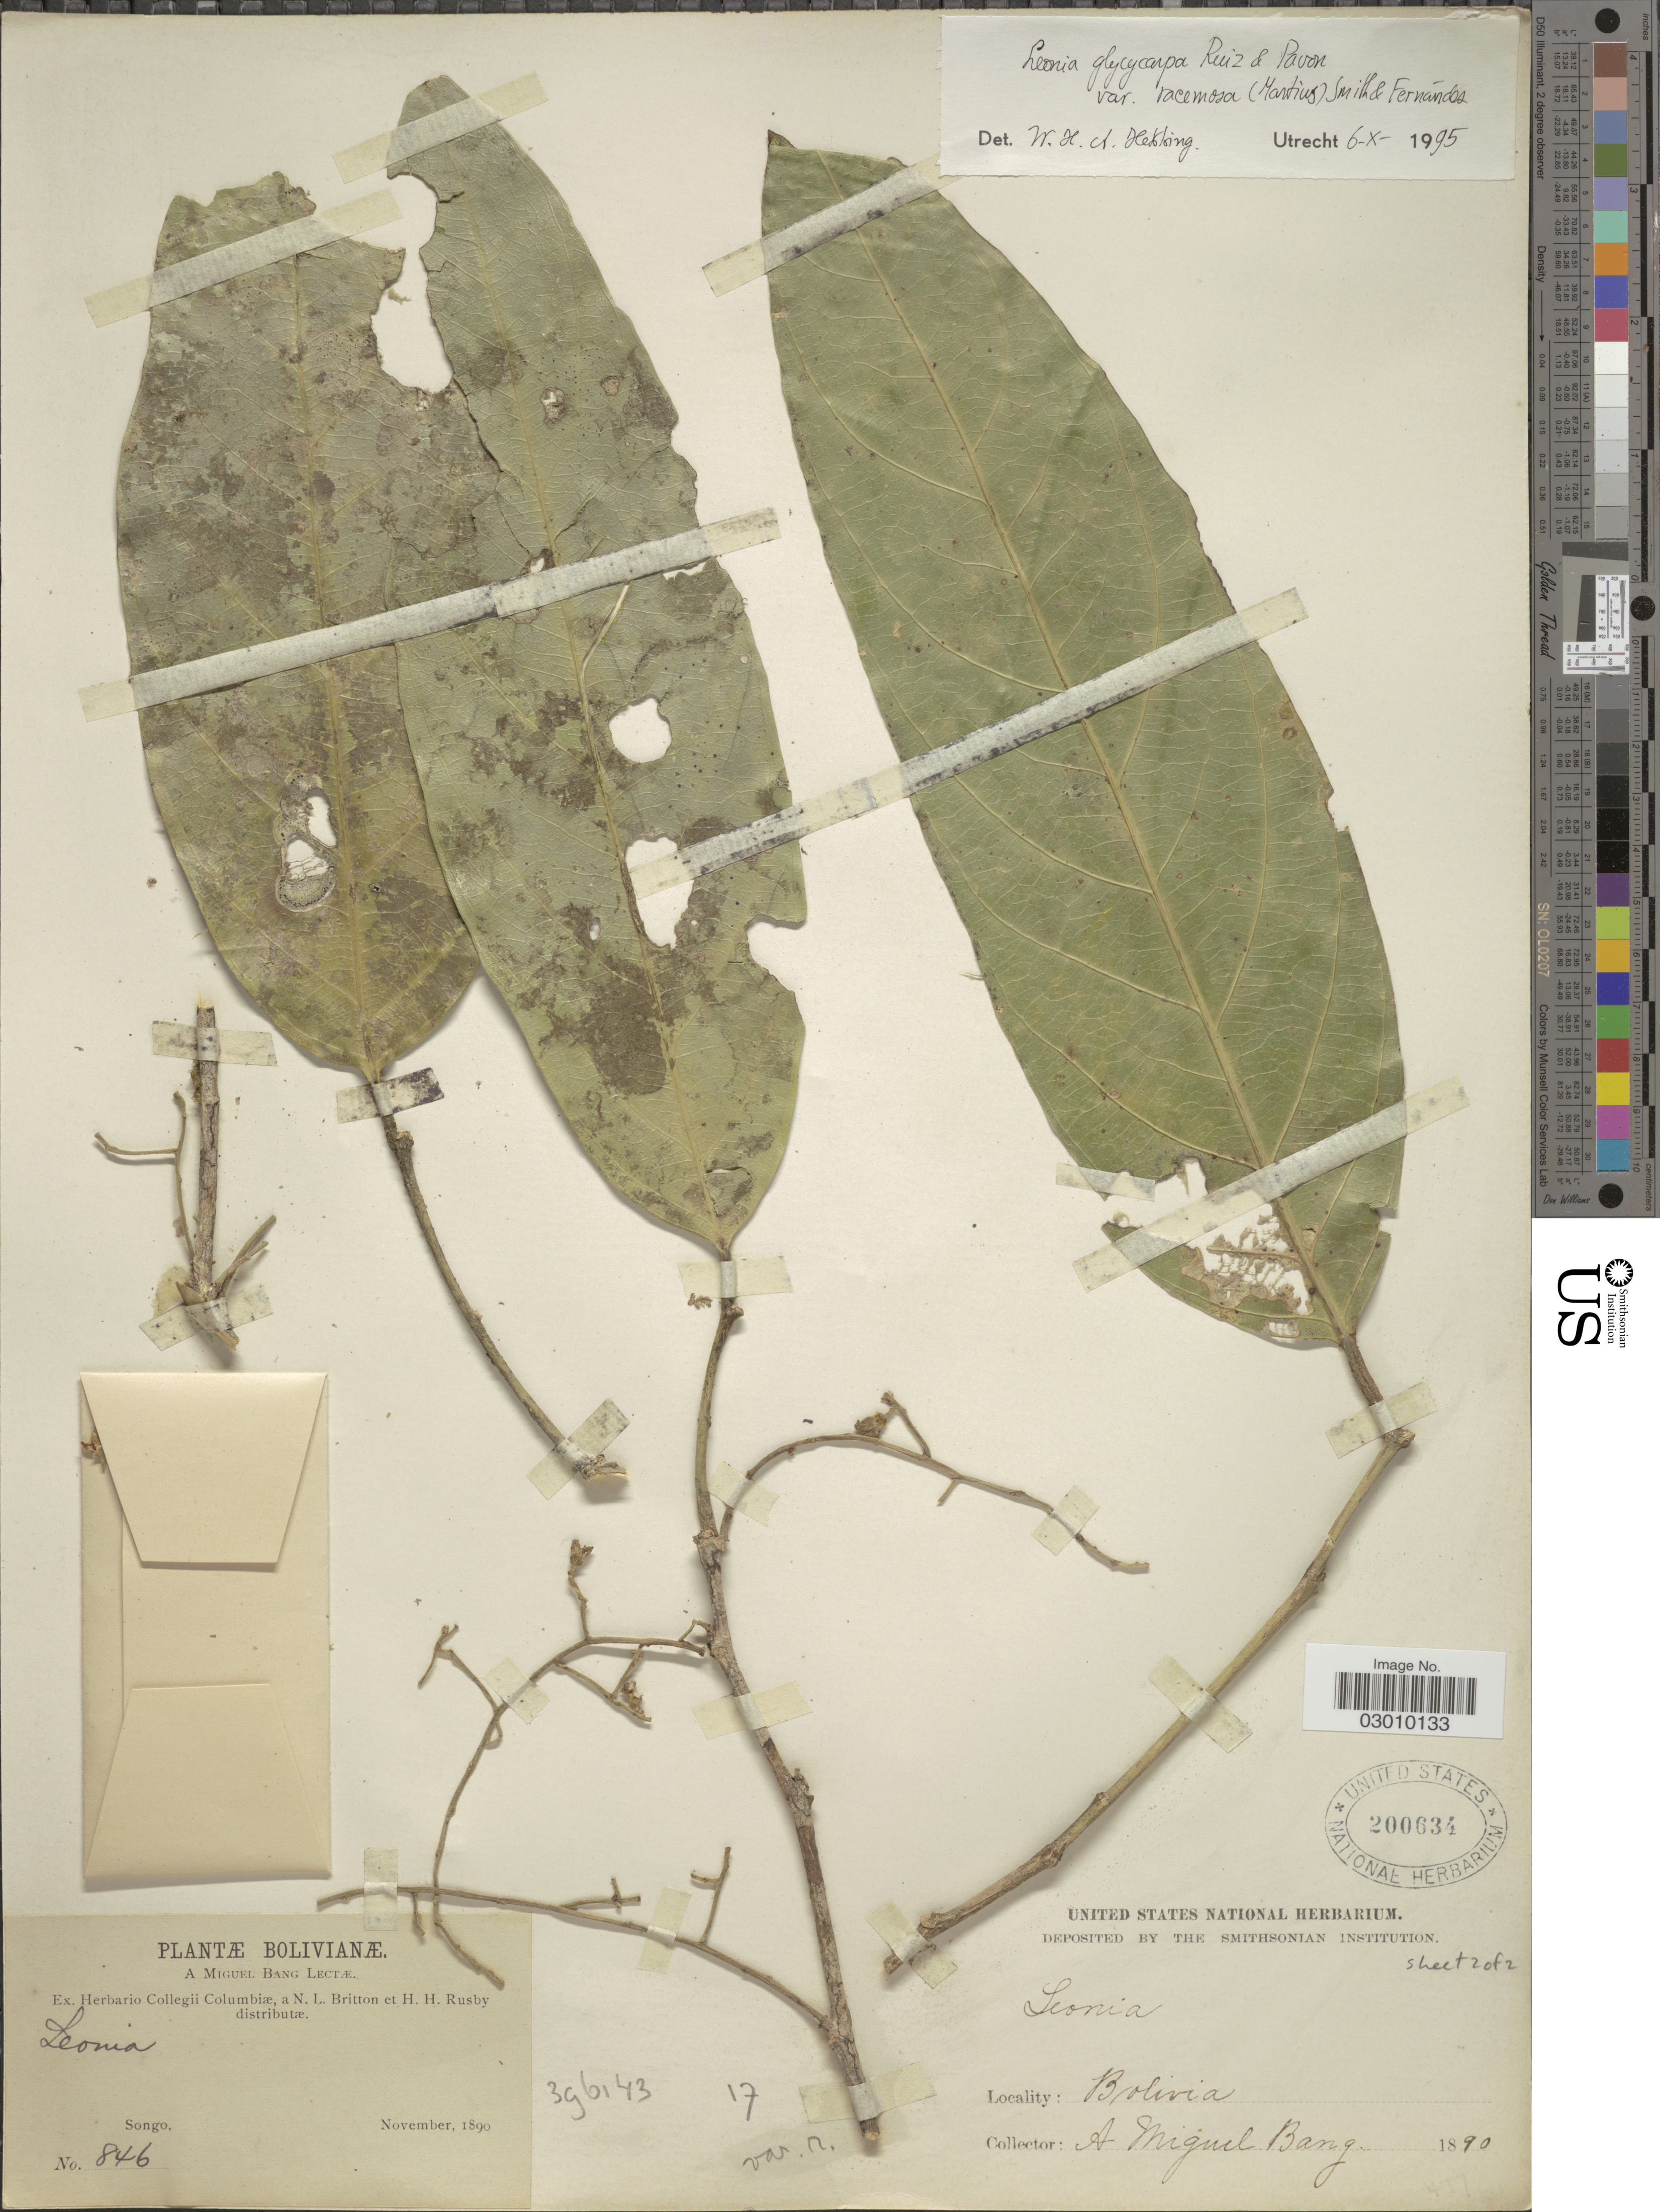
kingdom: Plantae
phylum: Tracheophyta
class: Magnoliopsida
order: Malpighiales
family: Violaceae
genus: Leonia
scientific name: Leonia glycycarpa var. racemosa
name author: (Mart.) L.B. Sm. & A. Fernández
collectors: M. Bang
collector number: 846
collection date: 1890-11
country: Bolivia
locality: Songo.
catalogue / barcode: US 200634